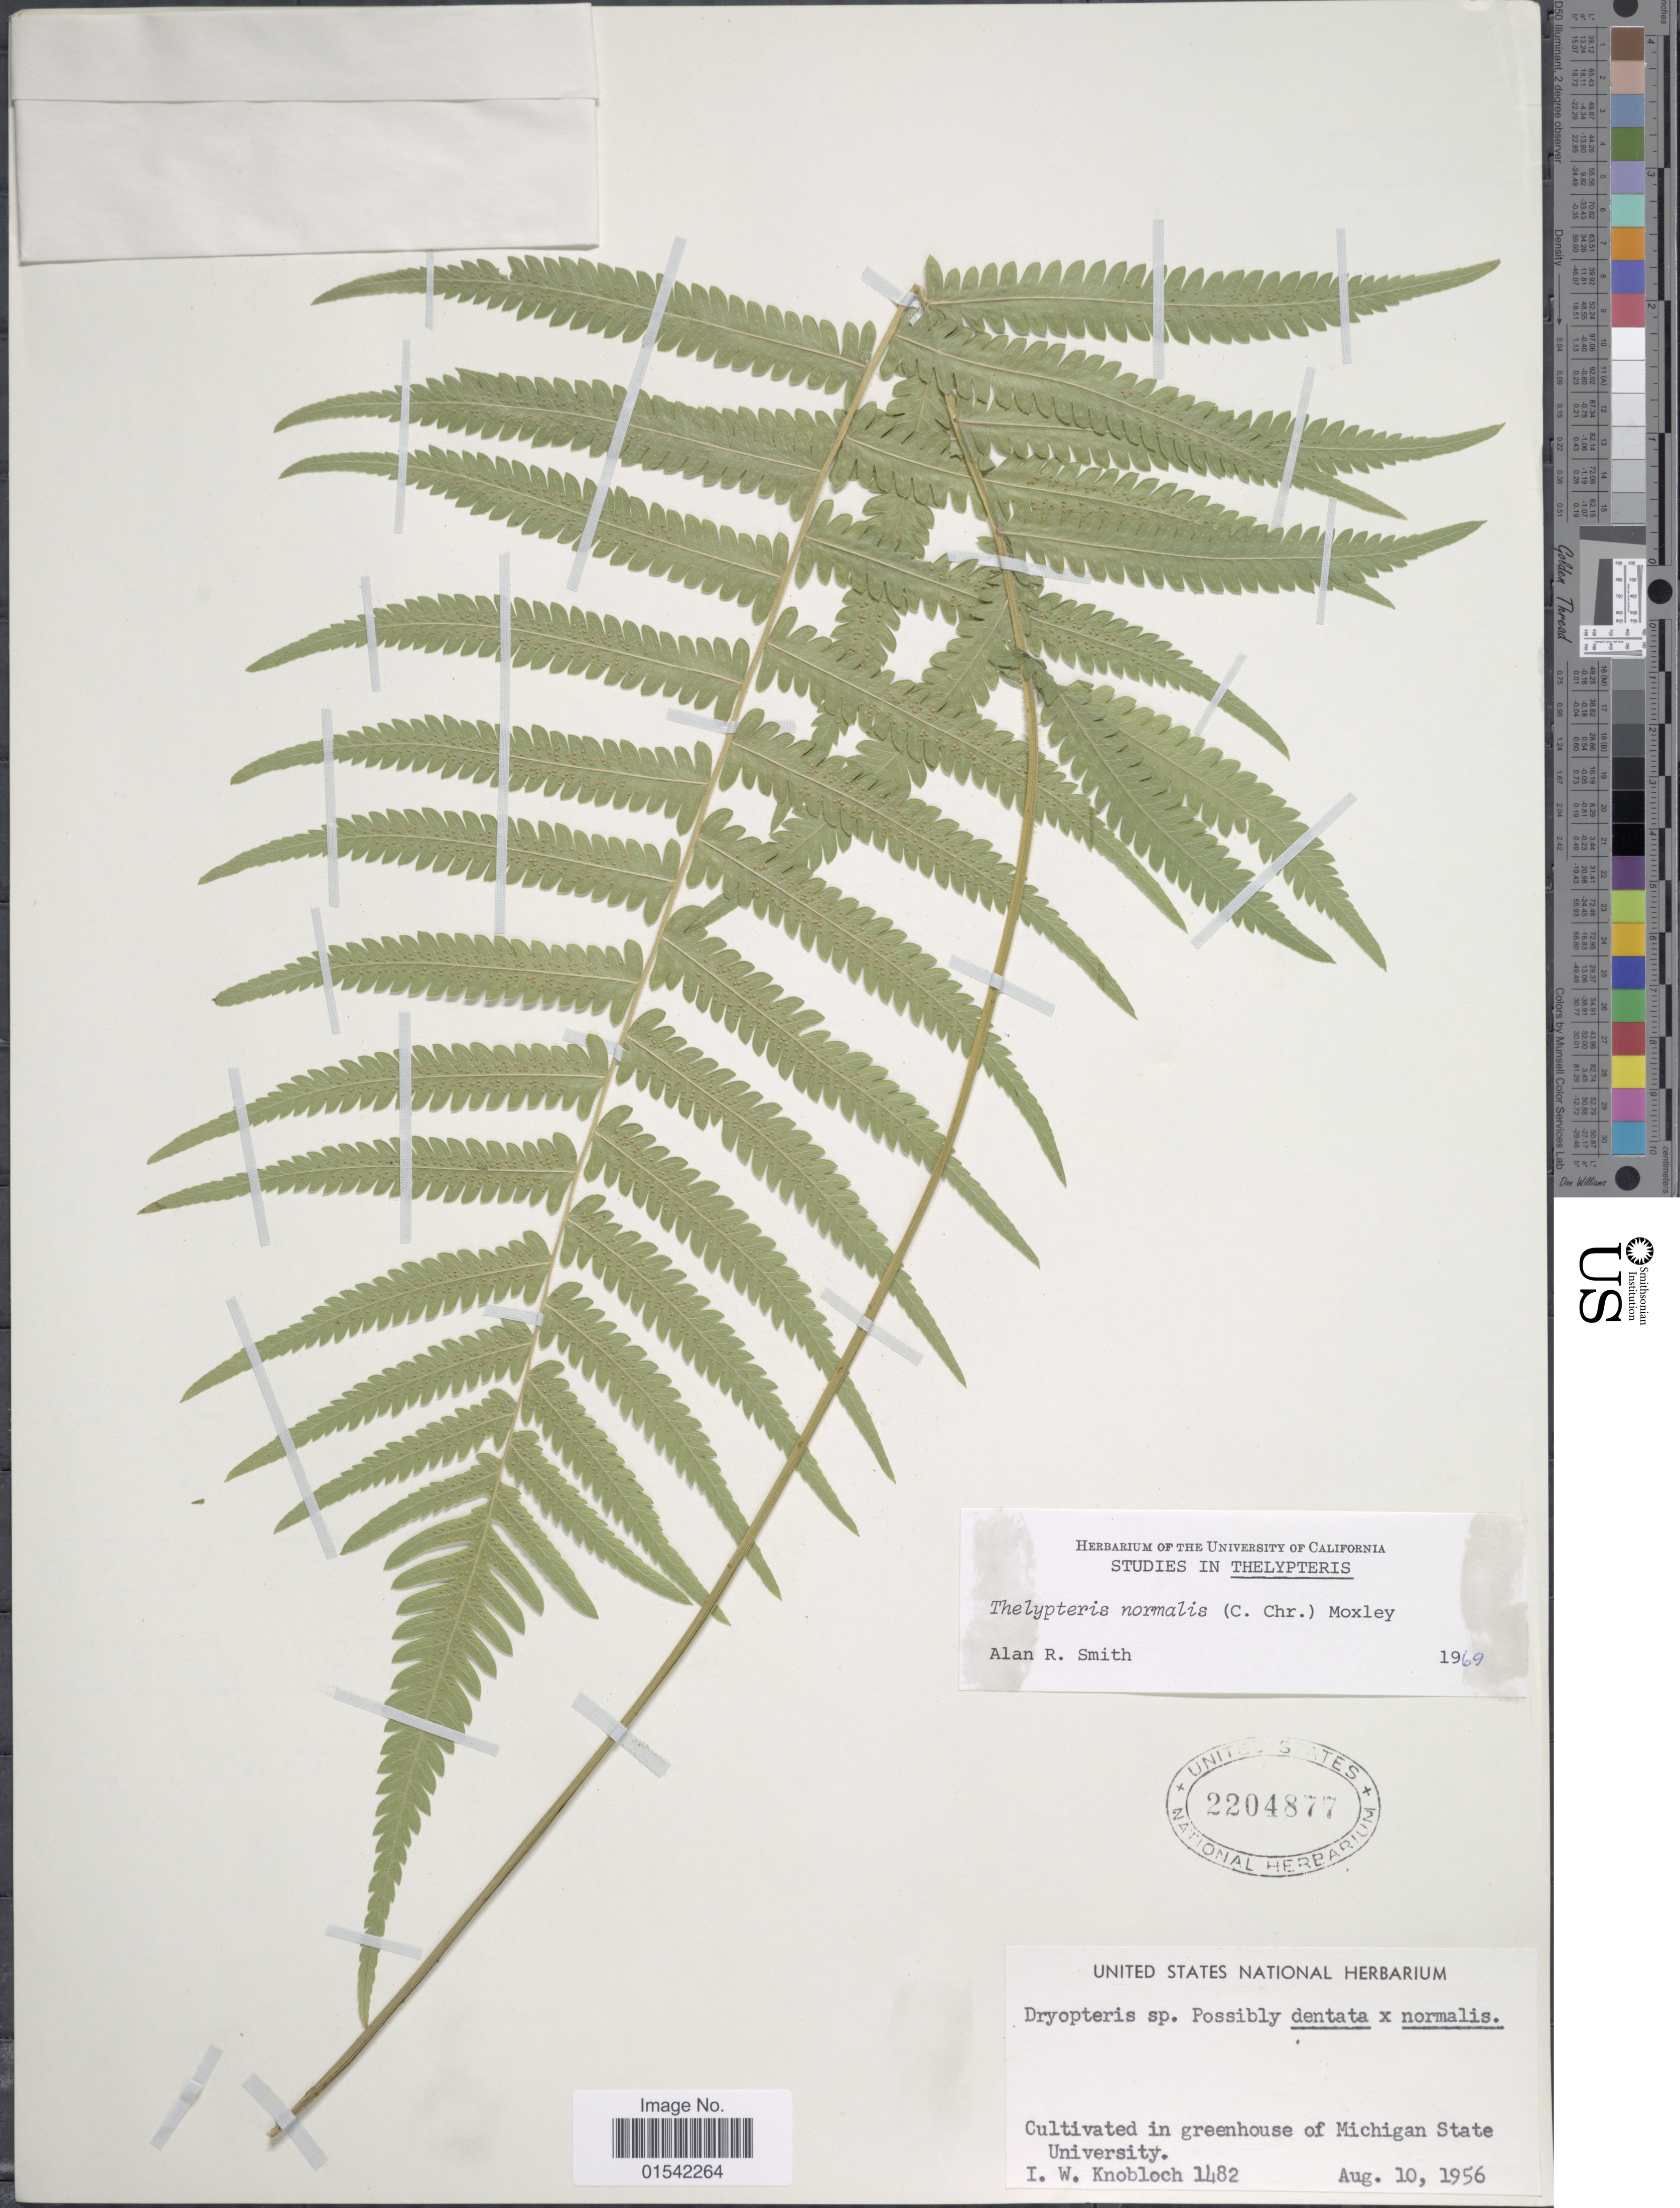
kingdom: Plantae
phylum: Tracheophyta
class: Polypodiopsida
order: Polypodiales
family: Thelypteridaceae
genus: Cyclosorus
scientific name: Cyclosorus kunthii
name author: (Desv.) Christenh.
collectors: I. W. Knobloch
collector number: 1482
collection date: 1956-08-10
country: United States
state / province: Michigan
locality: Cultivated in greenhouse of Michigan State University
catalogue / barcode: US 2204877